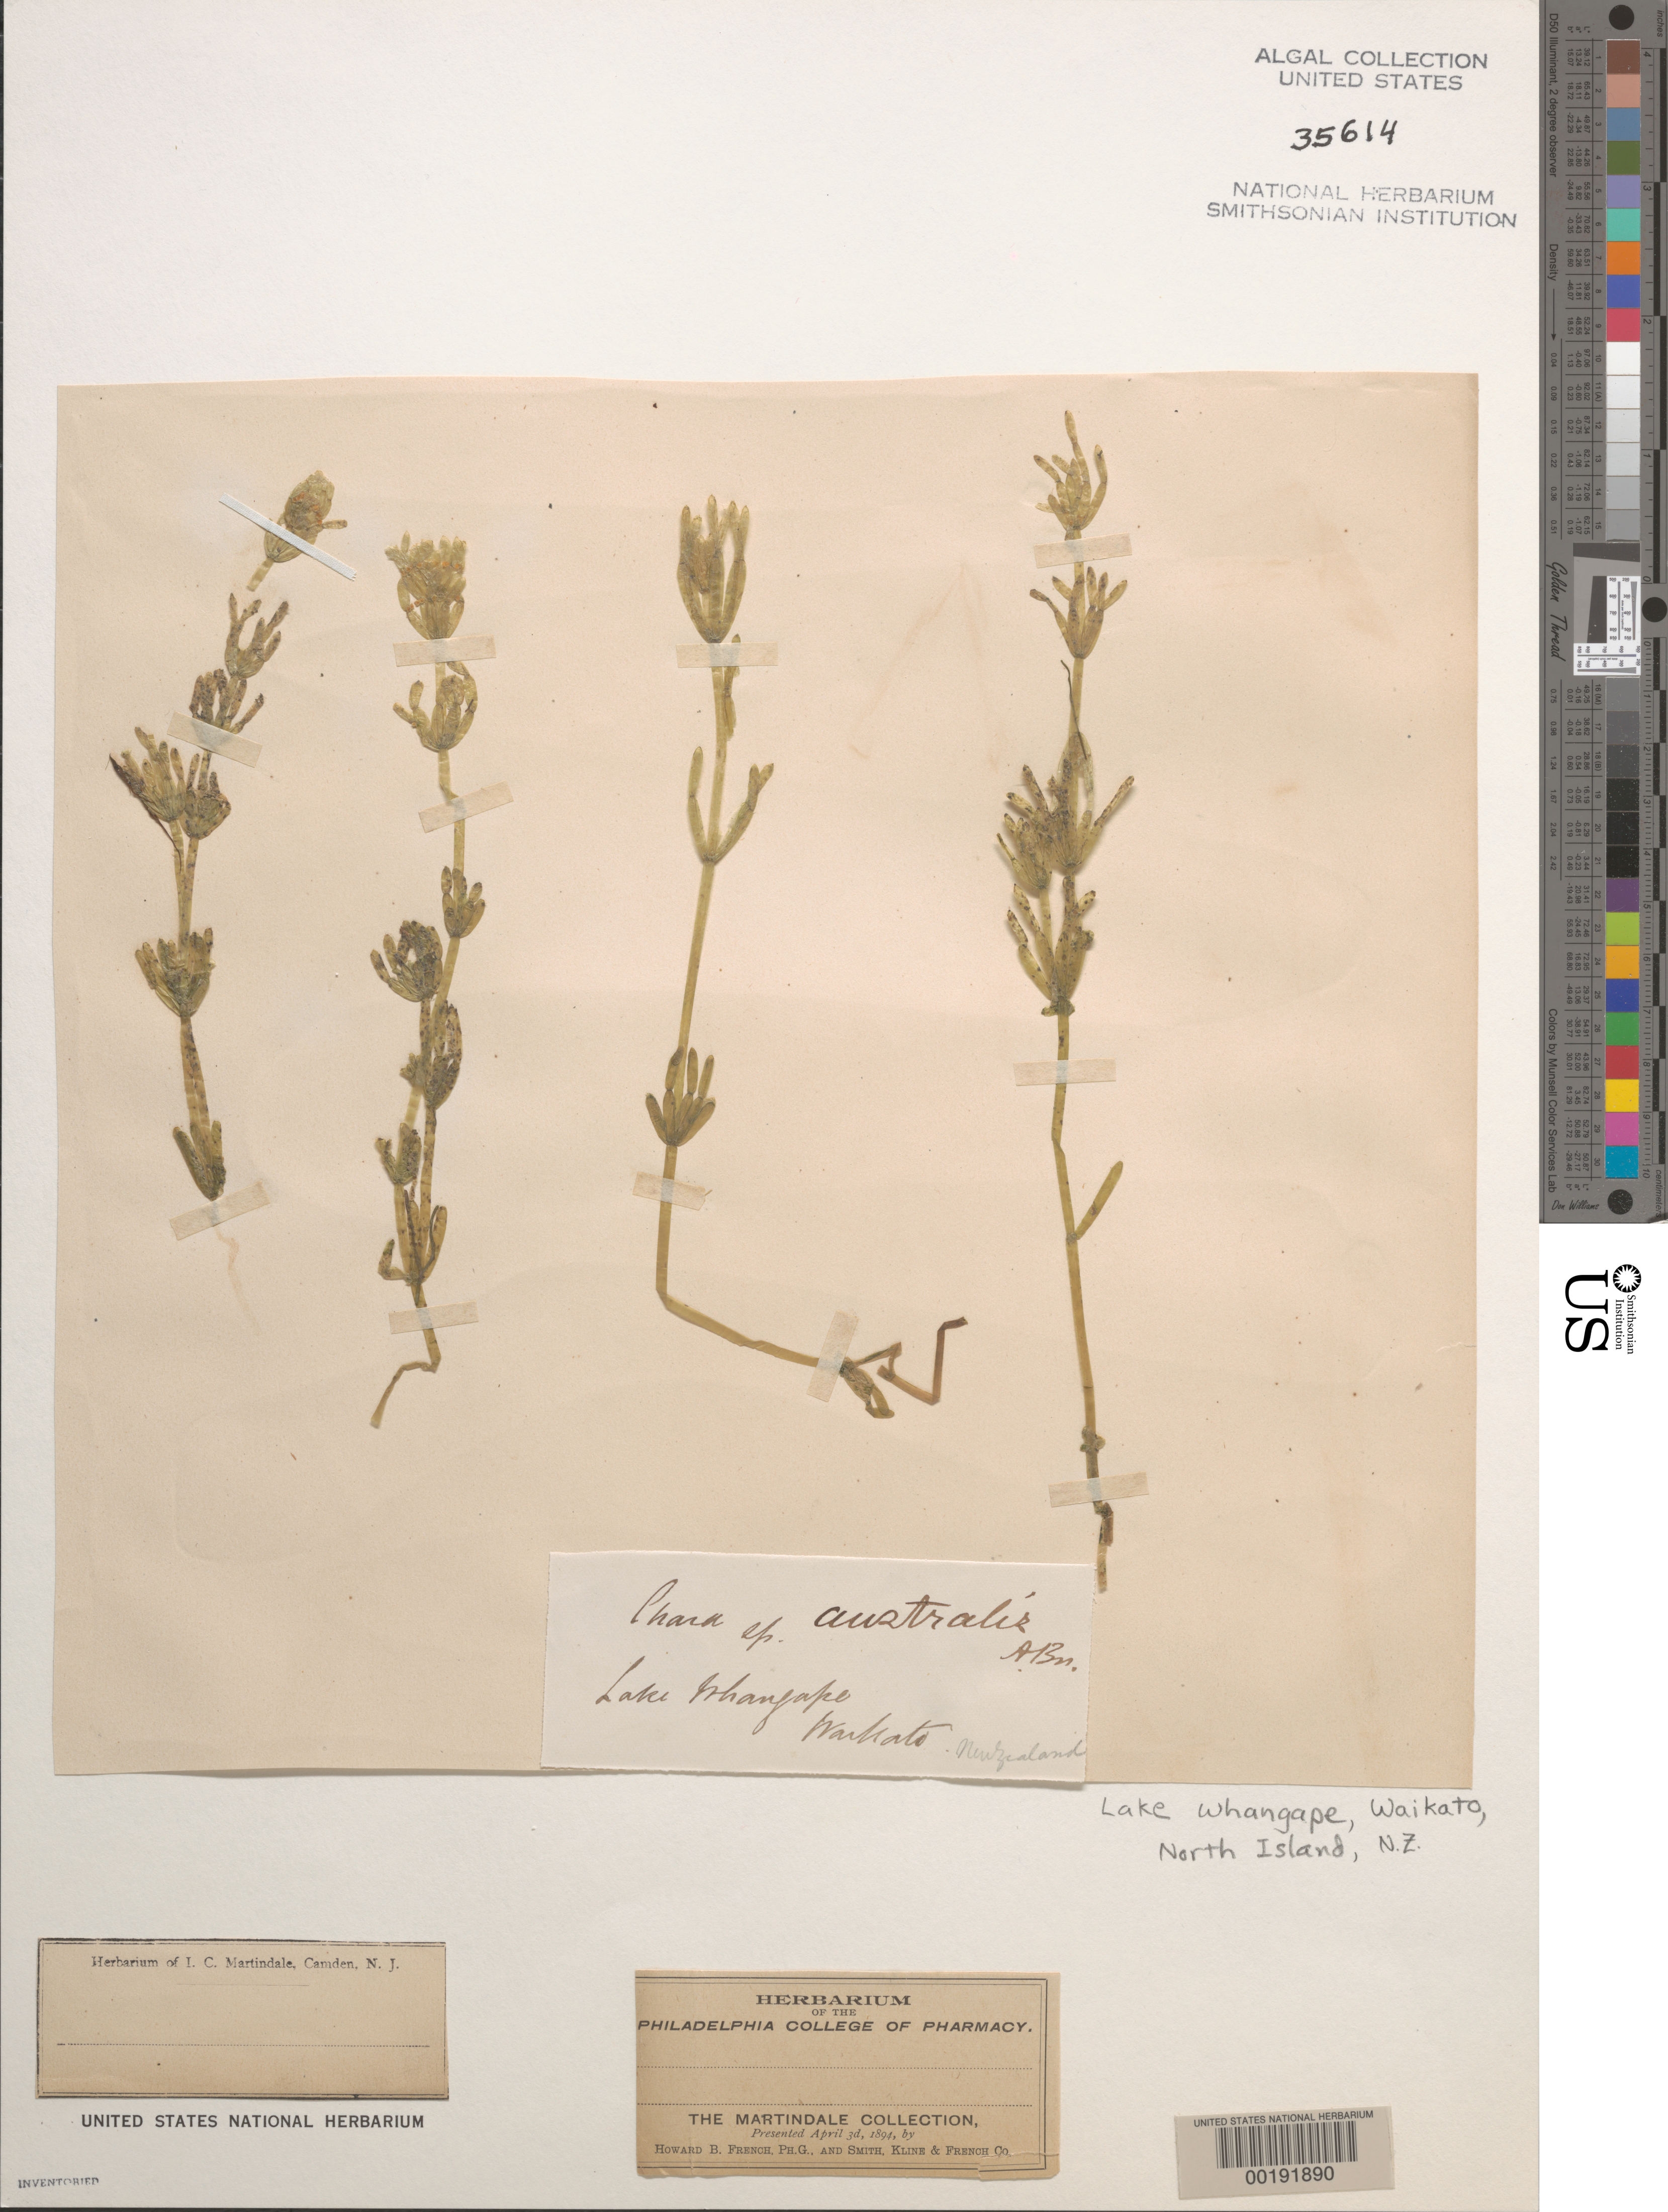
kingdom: Plantae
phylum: Charophyta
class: Charophyceae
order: Charales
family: Characeae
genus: Chara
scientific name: Chara australis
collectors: I. Martindale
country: New Zealand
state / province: Waikato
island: North Island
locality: Lake Whangape, Waikato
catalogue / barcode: US 35614